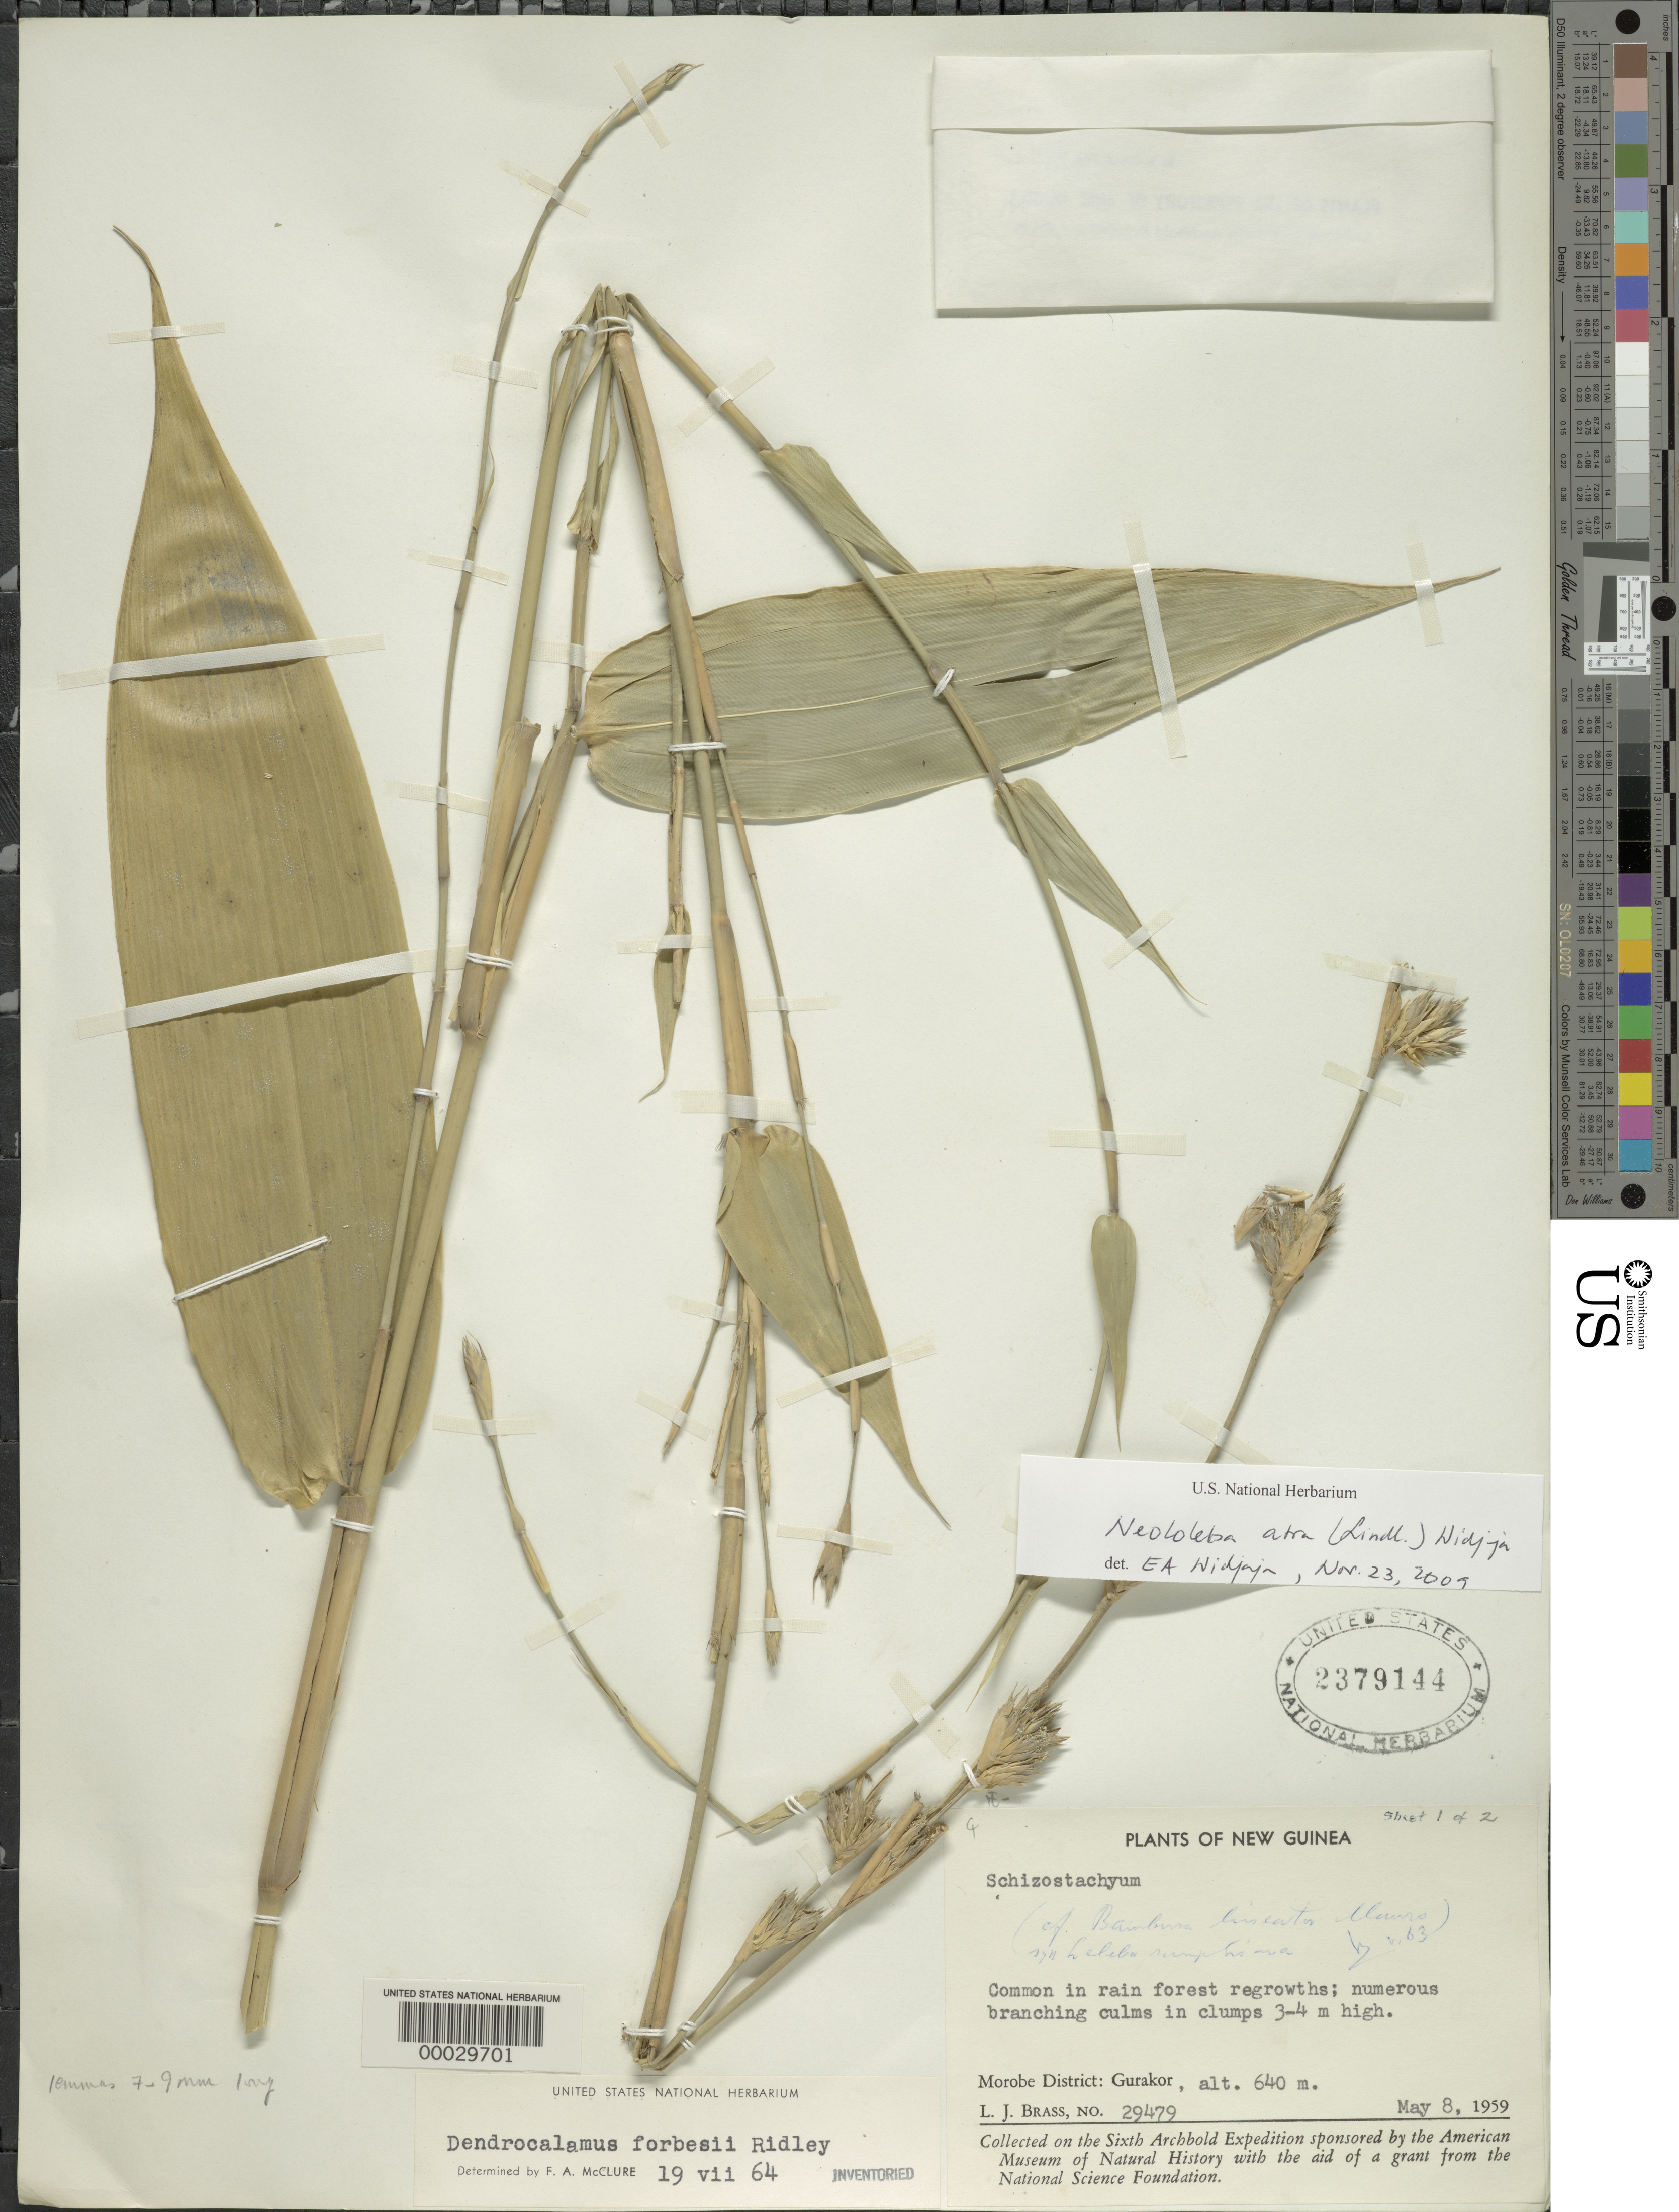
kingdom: Plantae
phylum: Tracheophyta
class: Liliopsida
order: Poales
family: Poaceae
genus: Neololeba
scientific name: Neololeba atra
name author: (Lindl.) Widjaja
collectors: L. J. Brass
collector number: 29479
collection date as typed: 08 May 1959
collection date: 1959-05-08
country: Papua New Guinea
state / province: Morobe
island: New Guinea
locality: Gurakor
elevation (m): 640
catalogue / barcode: US 2379144